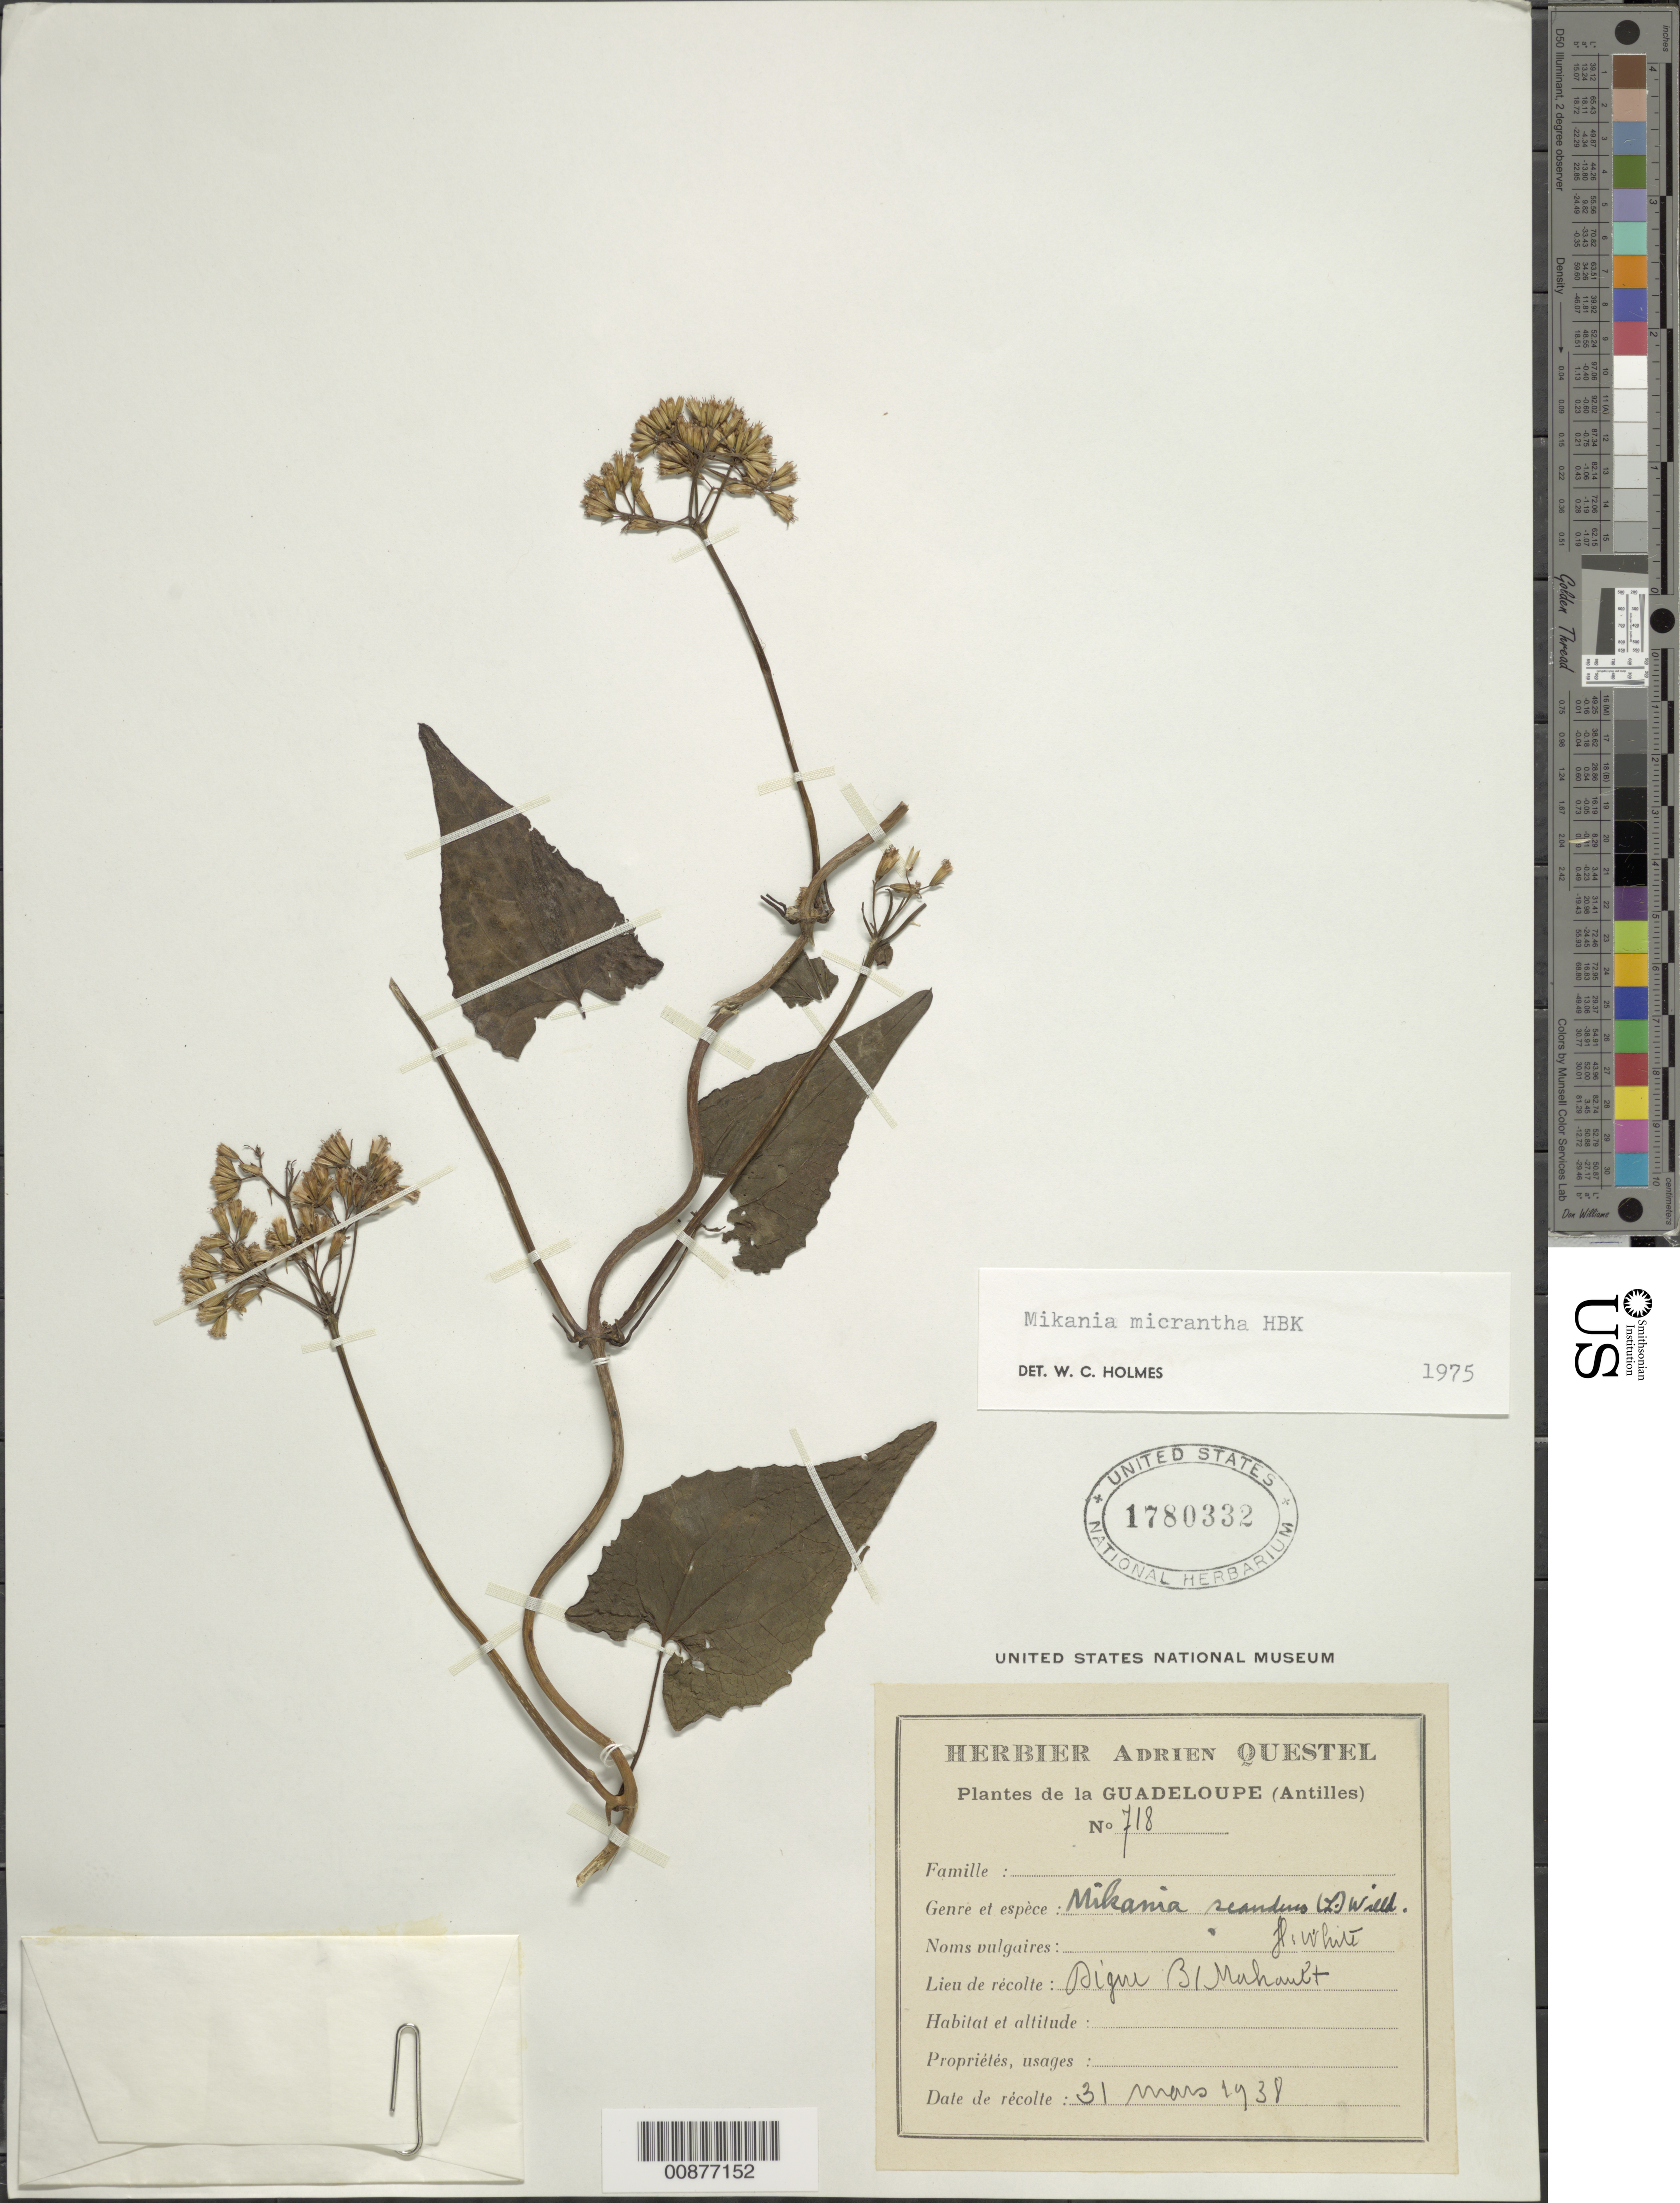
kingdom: Plantae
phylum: Tracheophyta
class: Magnoliopsida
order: Asterales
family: Asteraceae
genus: Mikania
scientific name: Mikania micrantha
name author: Kunth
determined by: Holmes, Walter C., (BAYLU), Baylor University (UNITED STATES)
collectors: A. Questel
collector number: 718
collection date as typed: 31 Mar 1938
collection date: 1938-03-31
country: Guadeloupe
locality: Signe Bi (sp?) Mahault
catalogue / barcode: US 1780332